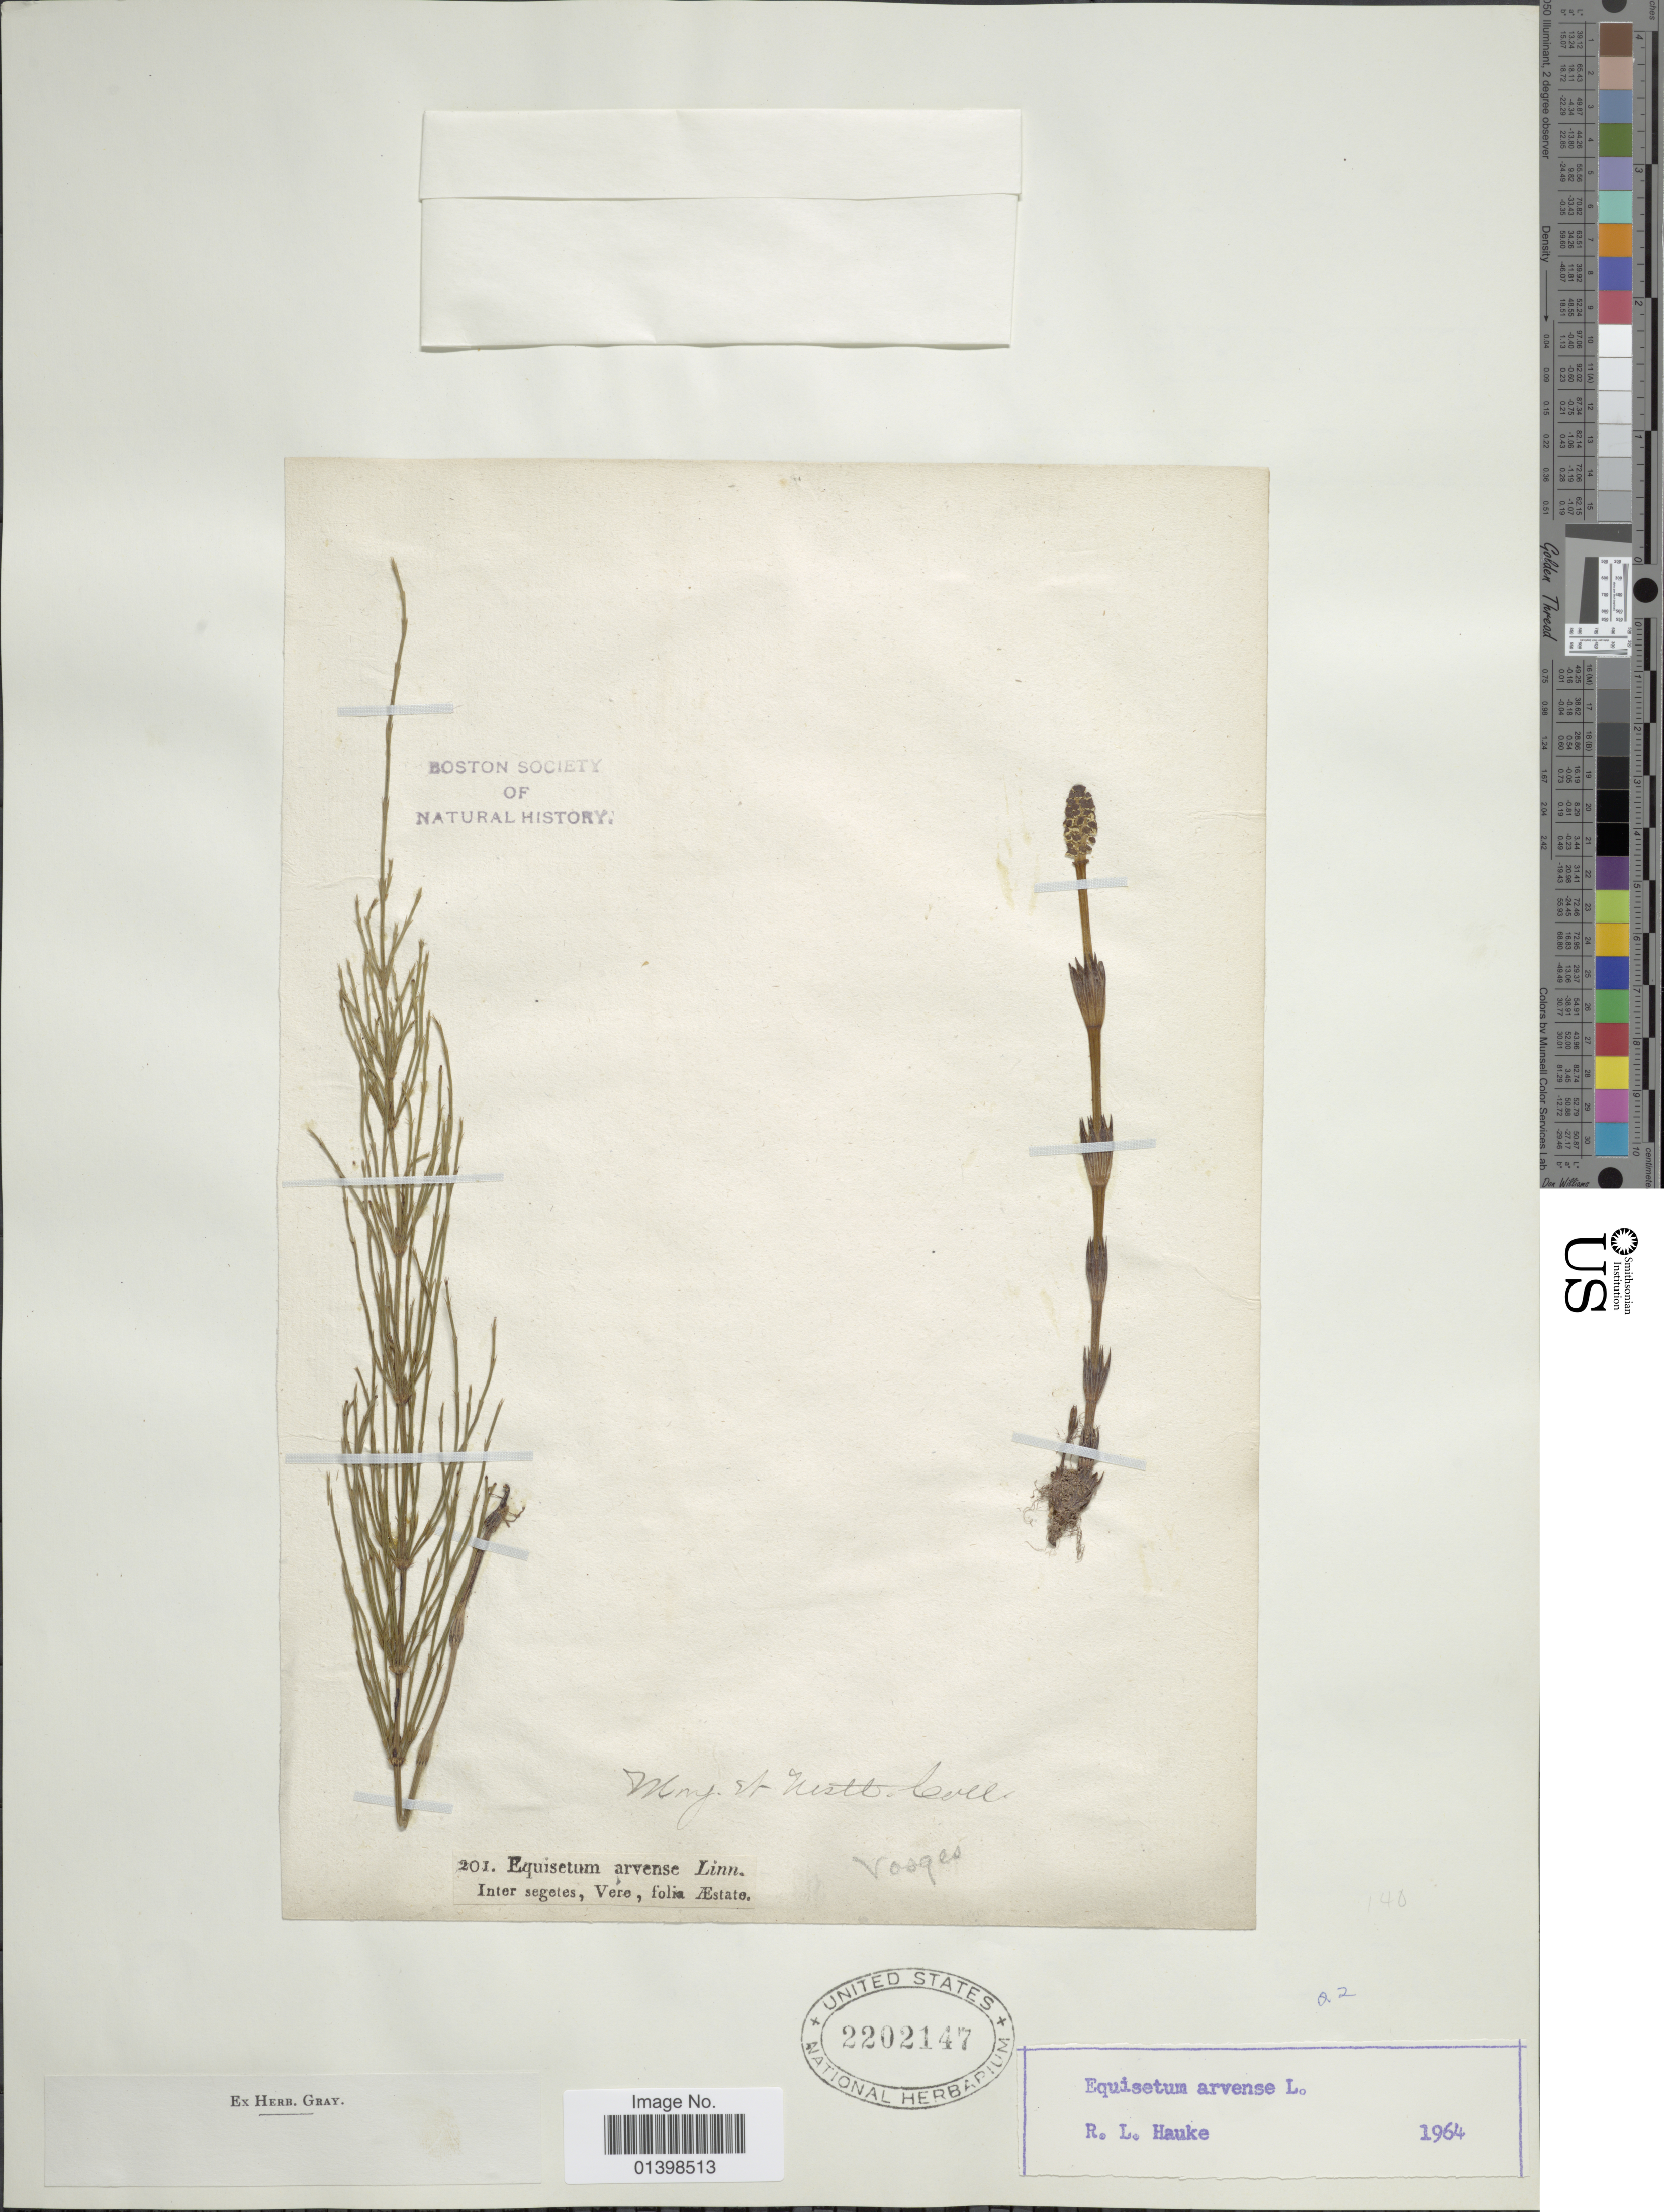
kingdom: Plantae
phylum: Tracheophyta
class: Polypodiopsida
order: Equisetales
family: Equisetaceae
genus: Equisetum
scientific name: Equisetum arvense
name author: L.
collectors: Muy & Hett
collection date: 1965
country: France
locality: Inter segetes, Vere, folia Aestate, Vosges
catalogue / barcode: US 2202147